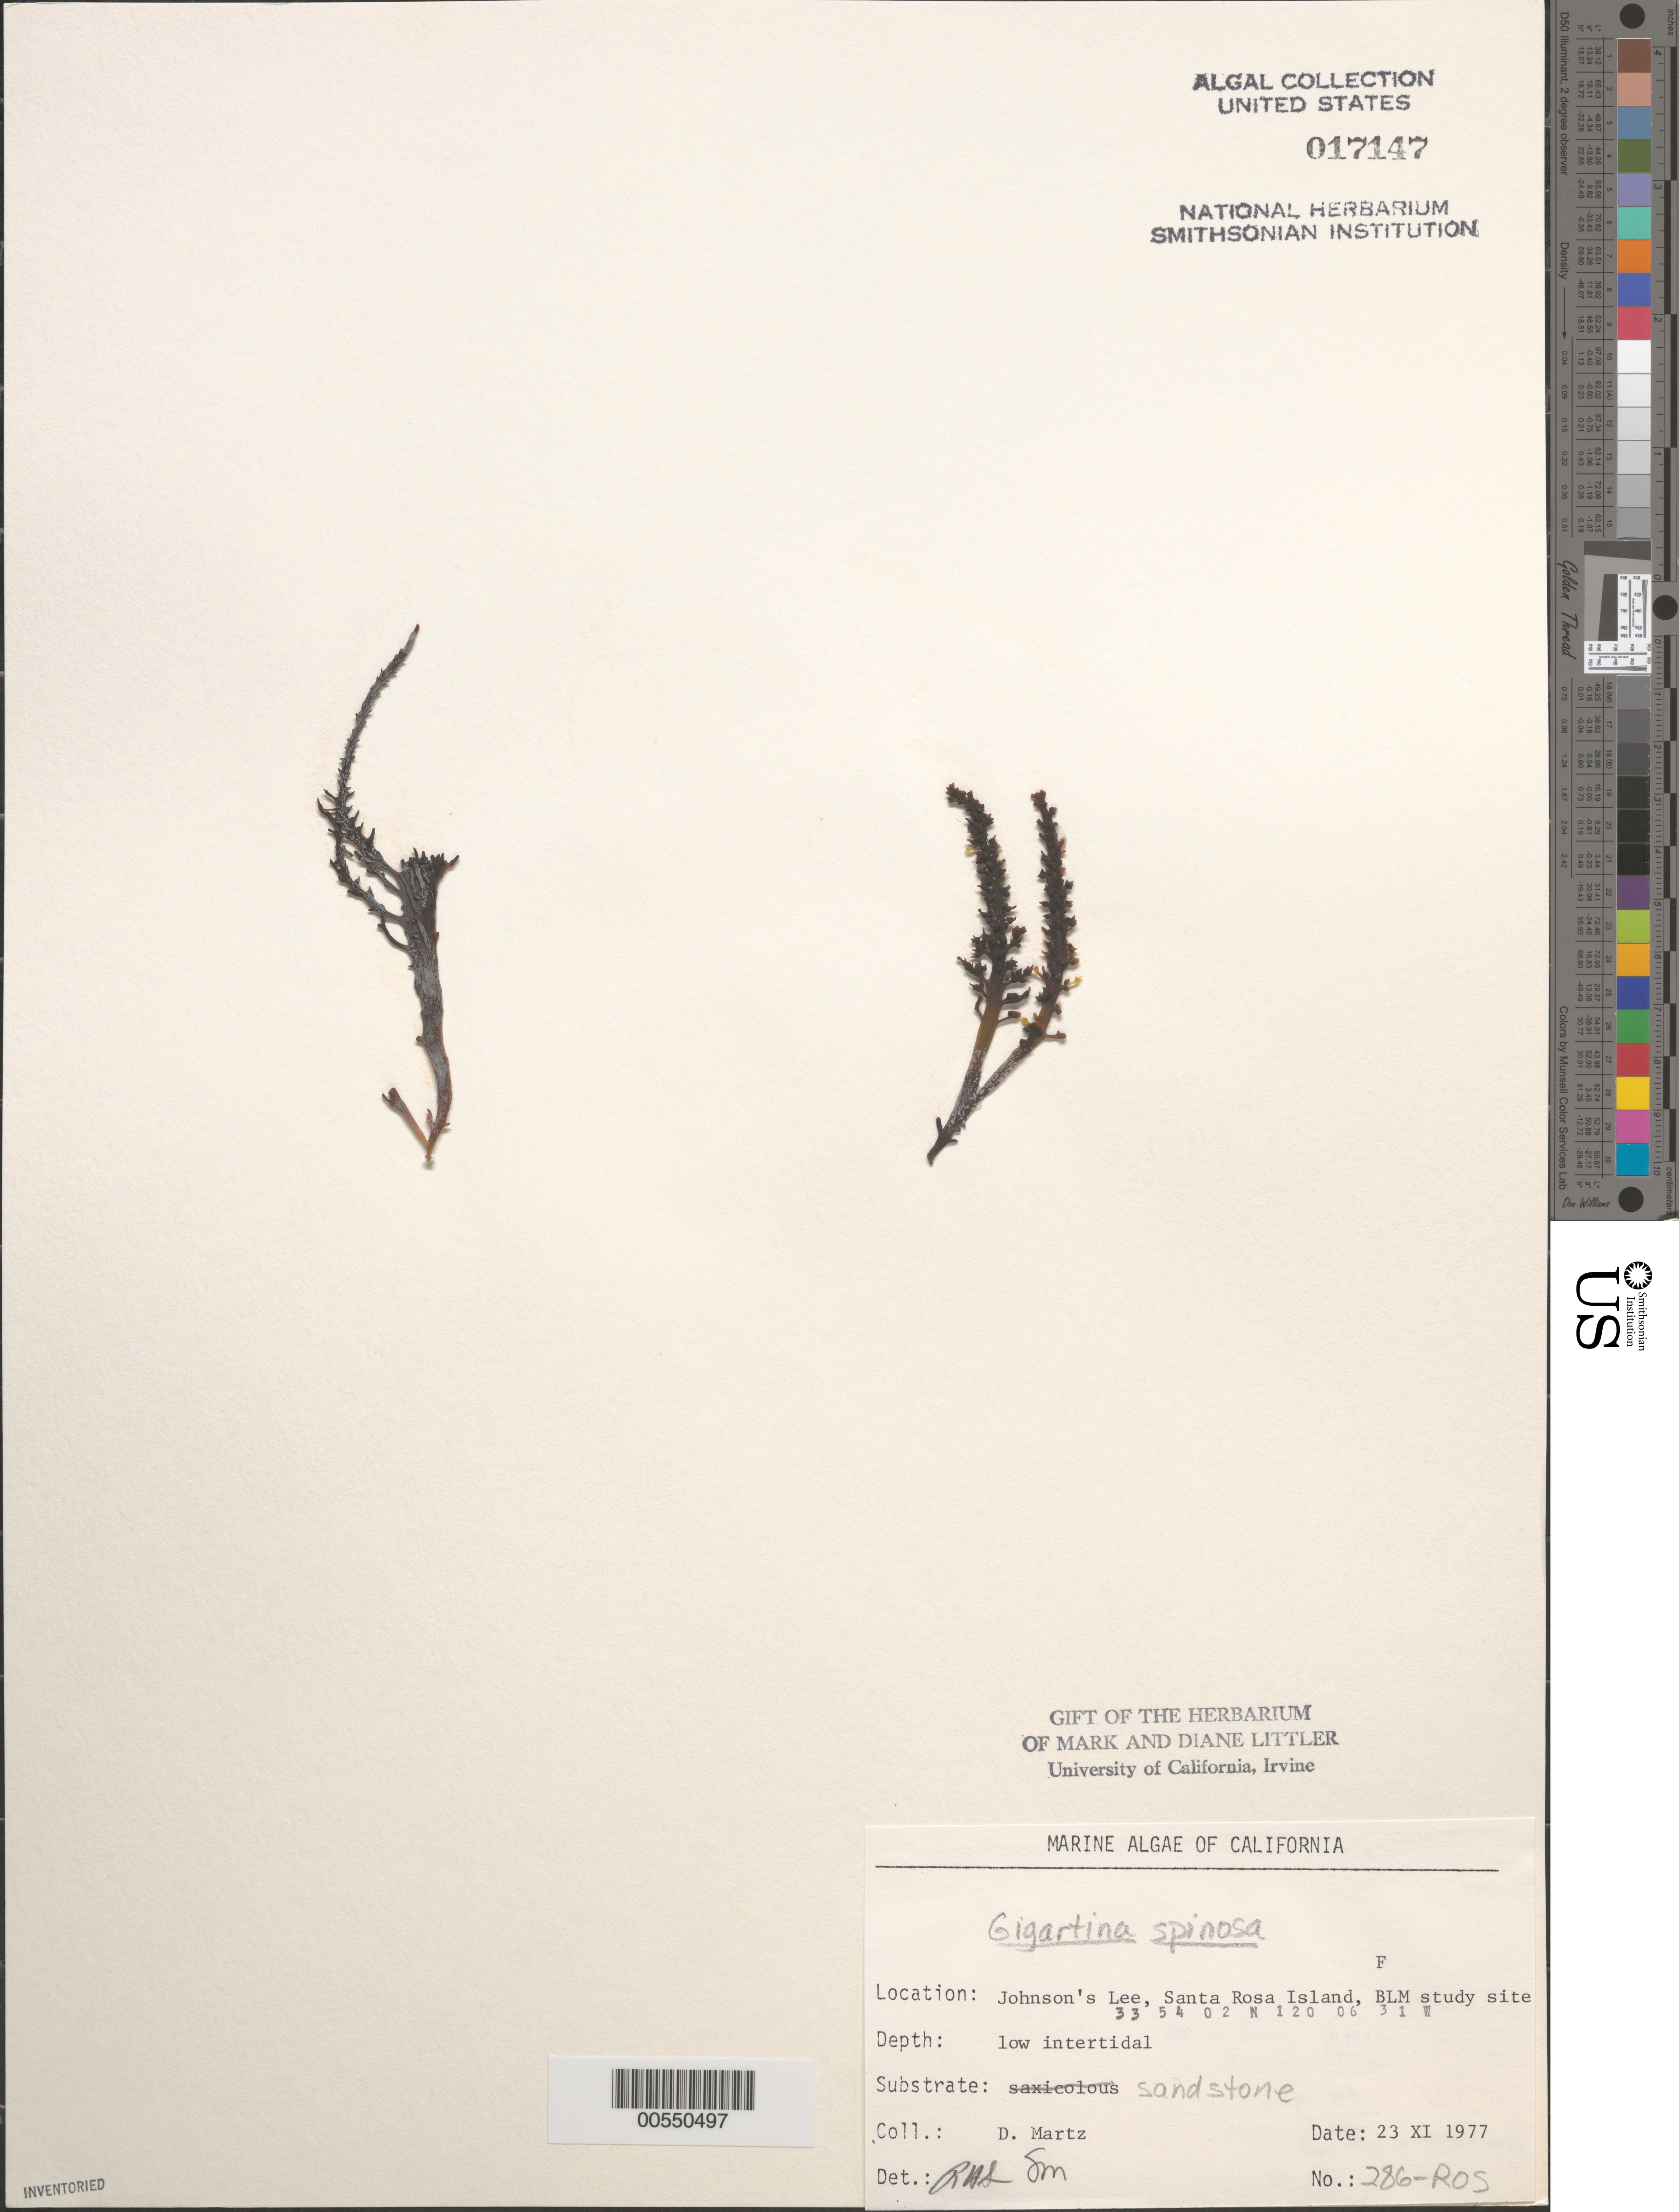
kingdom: Plantae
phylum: Rhodophyta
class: Florideophyceae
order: Gigartinales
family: Gigartinaceae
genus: Chondracanthus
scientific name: Chondracanthus spinosus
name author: (Kütz.) Guiry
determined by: Algae name updating Project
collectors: D. Martz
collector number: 286-ros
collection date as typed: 23 Nov 1977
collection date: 1977-11-23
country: United States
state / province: California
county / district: Santa Barbara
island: Santa Rosa Island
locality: Johnson's Lee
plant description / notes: BLM-SOCALBIGHT Rocky Intertidal Survey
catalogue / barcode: US 17147